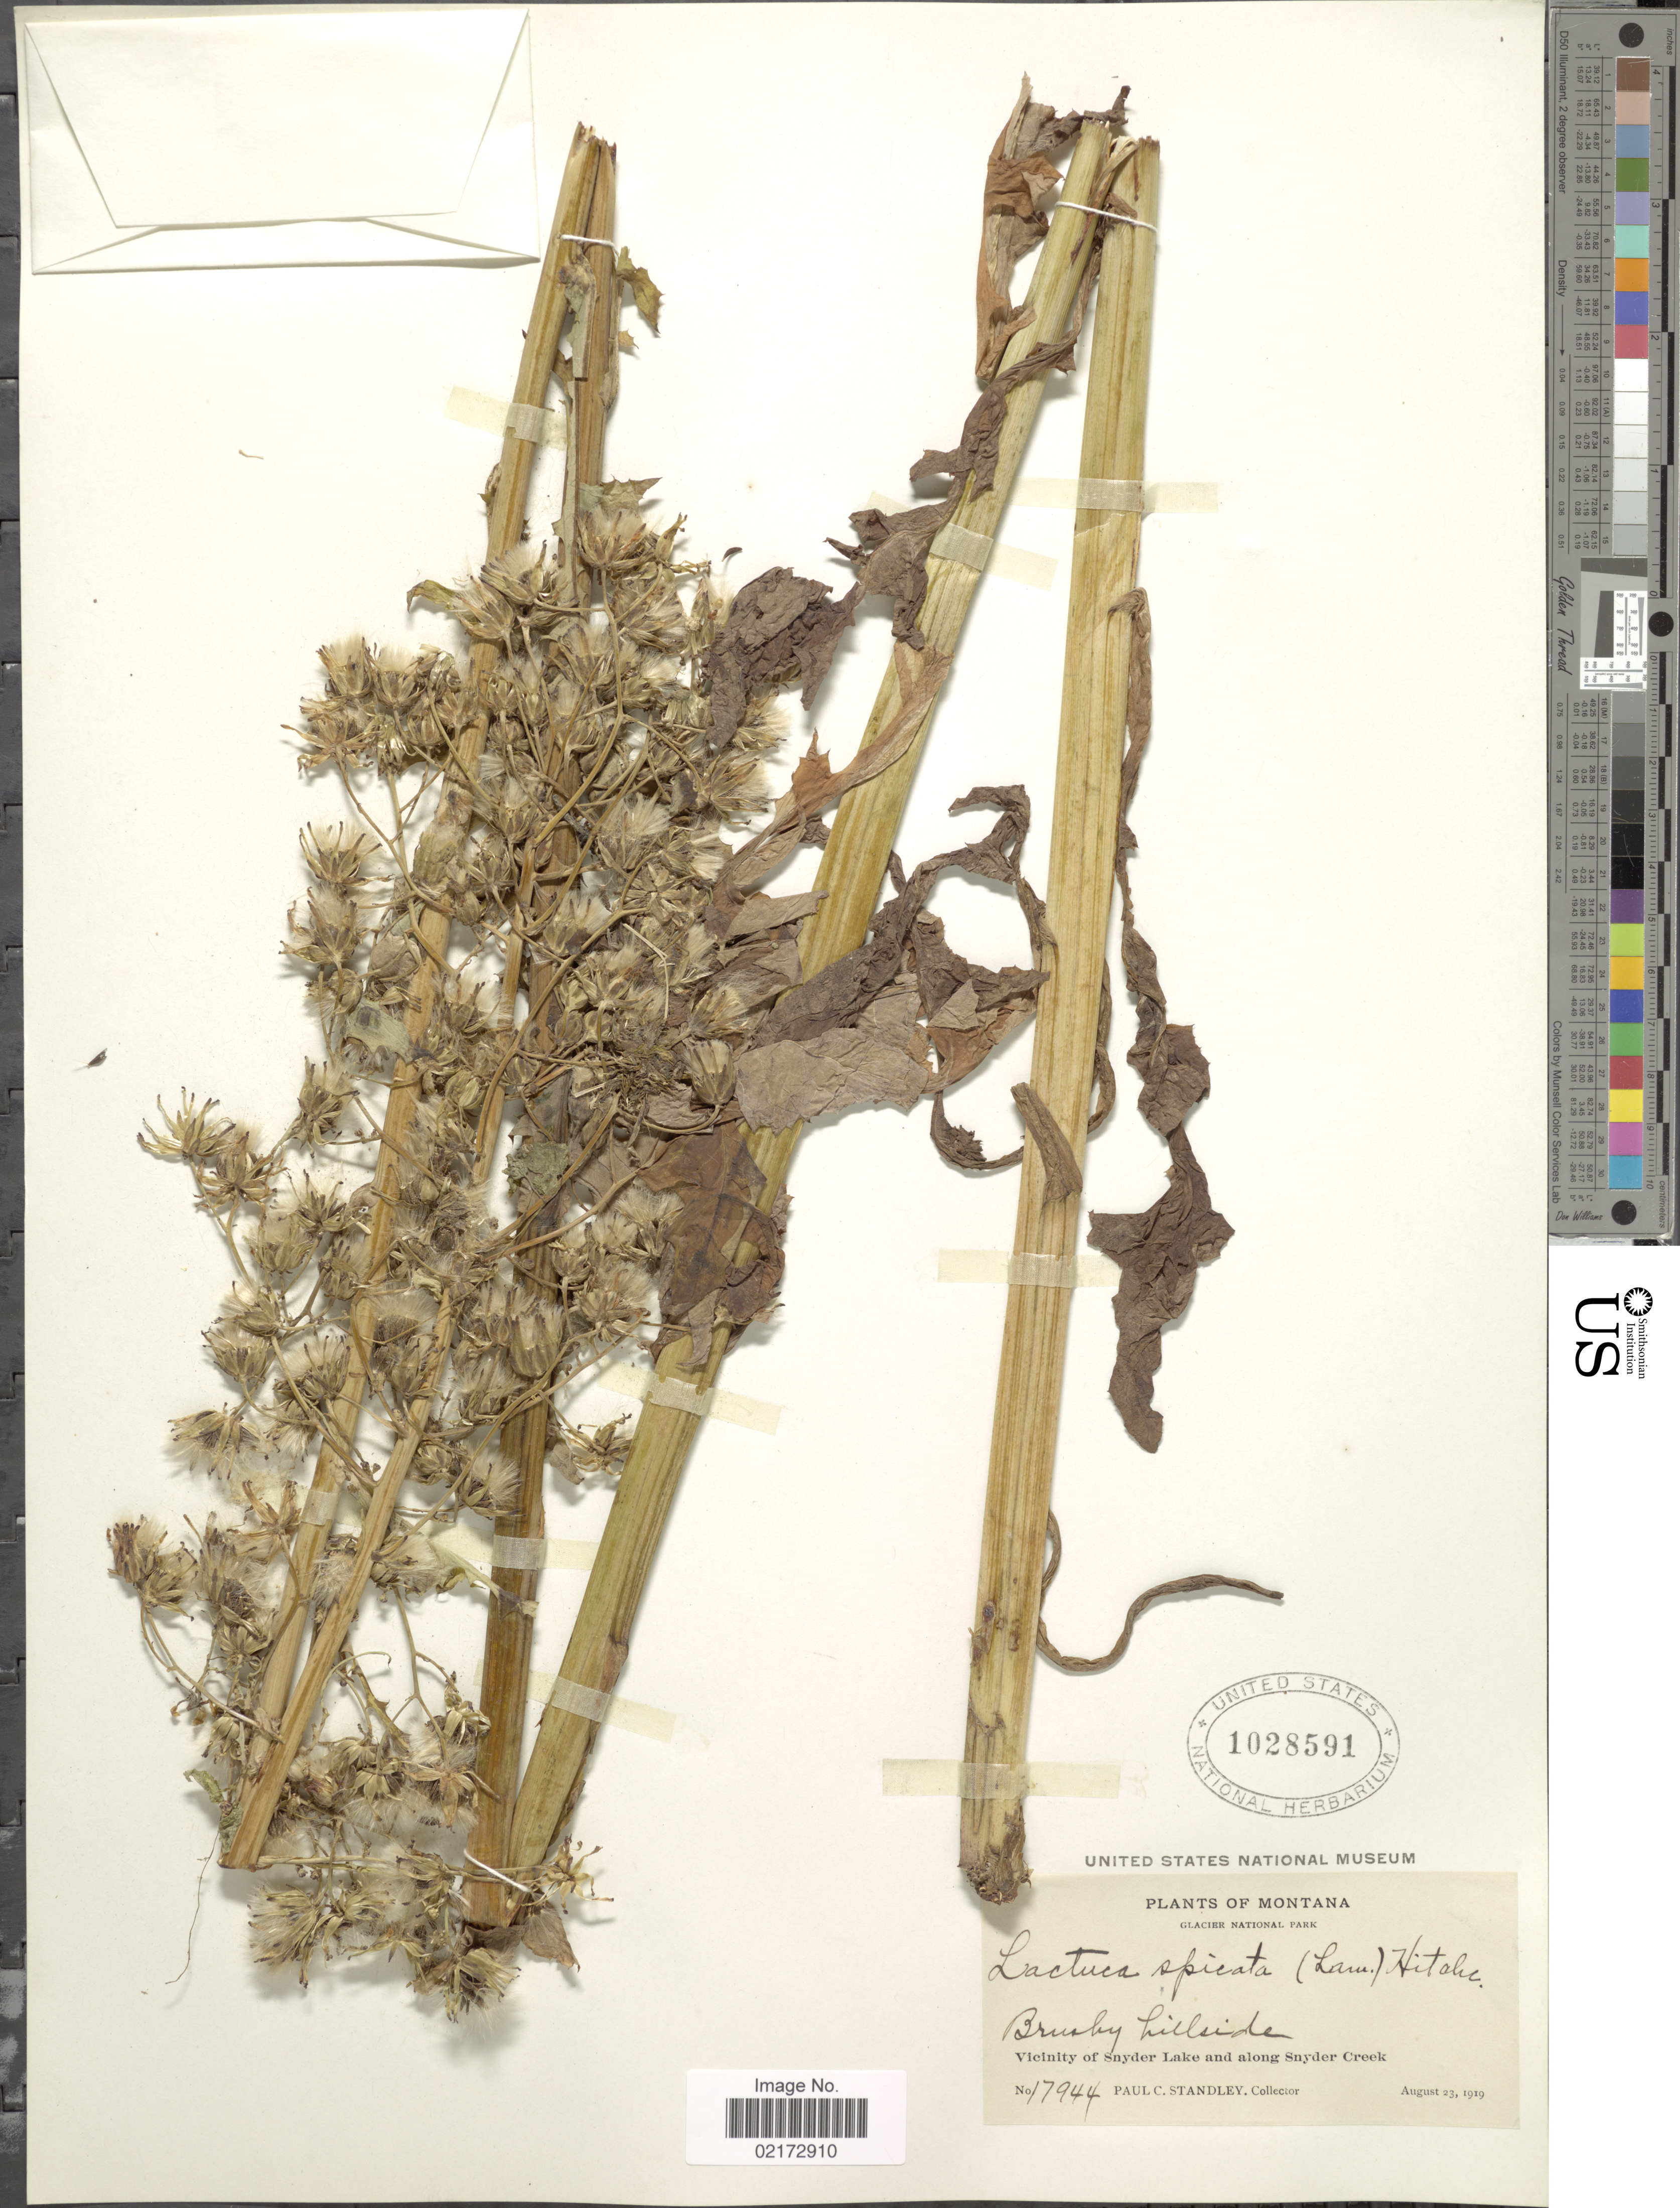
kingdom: Plantae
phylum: Tracheophyta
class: Magnoliopsida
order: Asterales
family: Asteraceae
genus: Lactuca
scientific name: Lactuca biennis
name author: (Moench) Fernald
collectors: P. C. Standley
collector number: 17944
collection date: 1919-08-23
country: United States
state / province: Montana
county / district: Flathead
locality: Glacier National Park, Vicinity of Snyder Lake and along Snyder Creek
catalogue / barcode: US 1028591